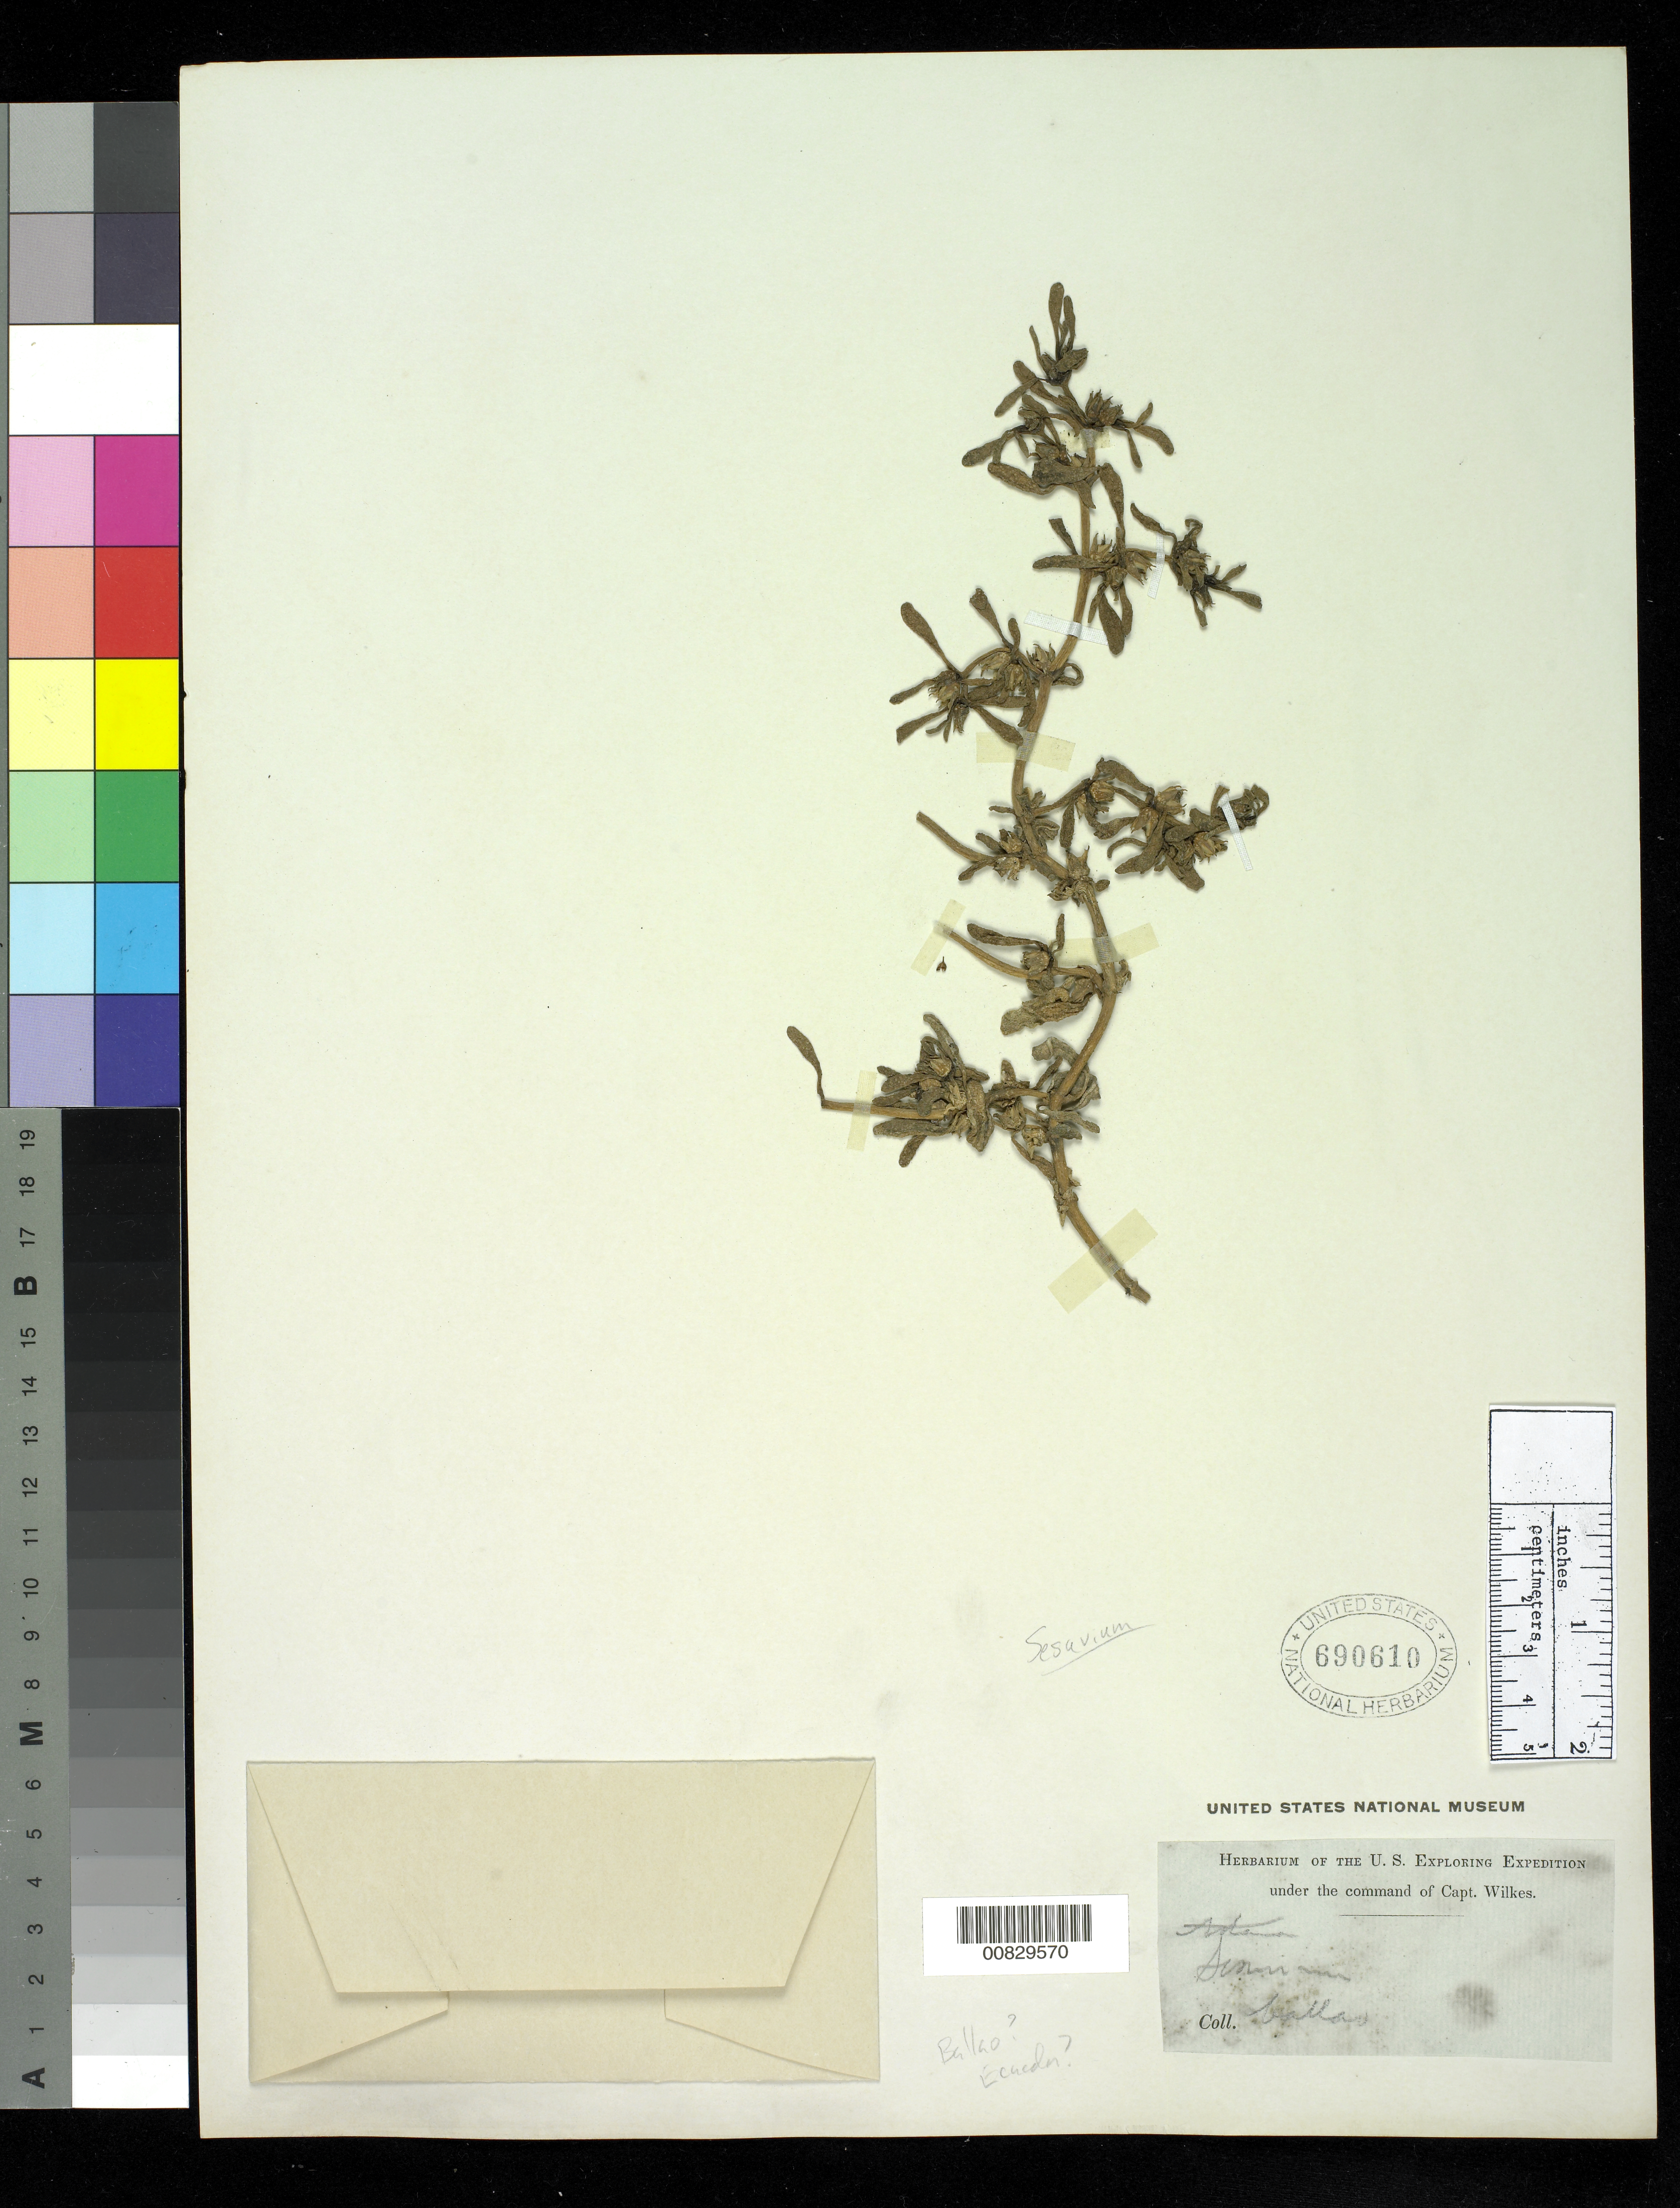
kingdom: Plantae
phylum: Tracheophyta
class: Magnoliopsida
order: Caryophyllales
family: Aizoaceae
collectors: Wilkes Explor. Exped.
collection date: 1838/1842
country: Peru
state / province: Callao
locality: Callao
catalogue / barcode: US 690610